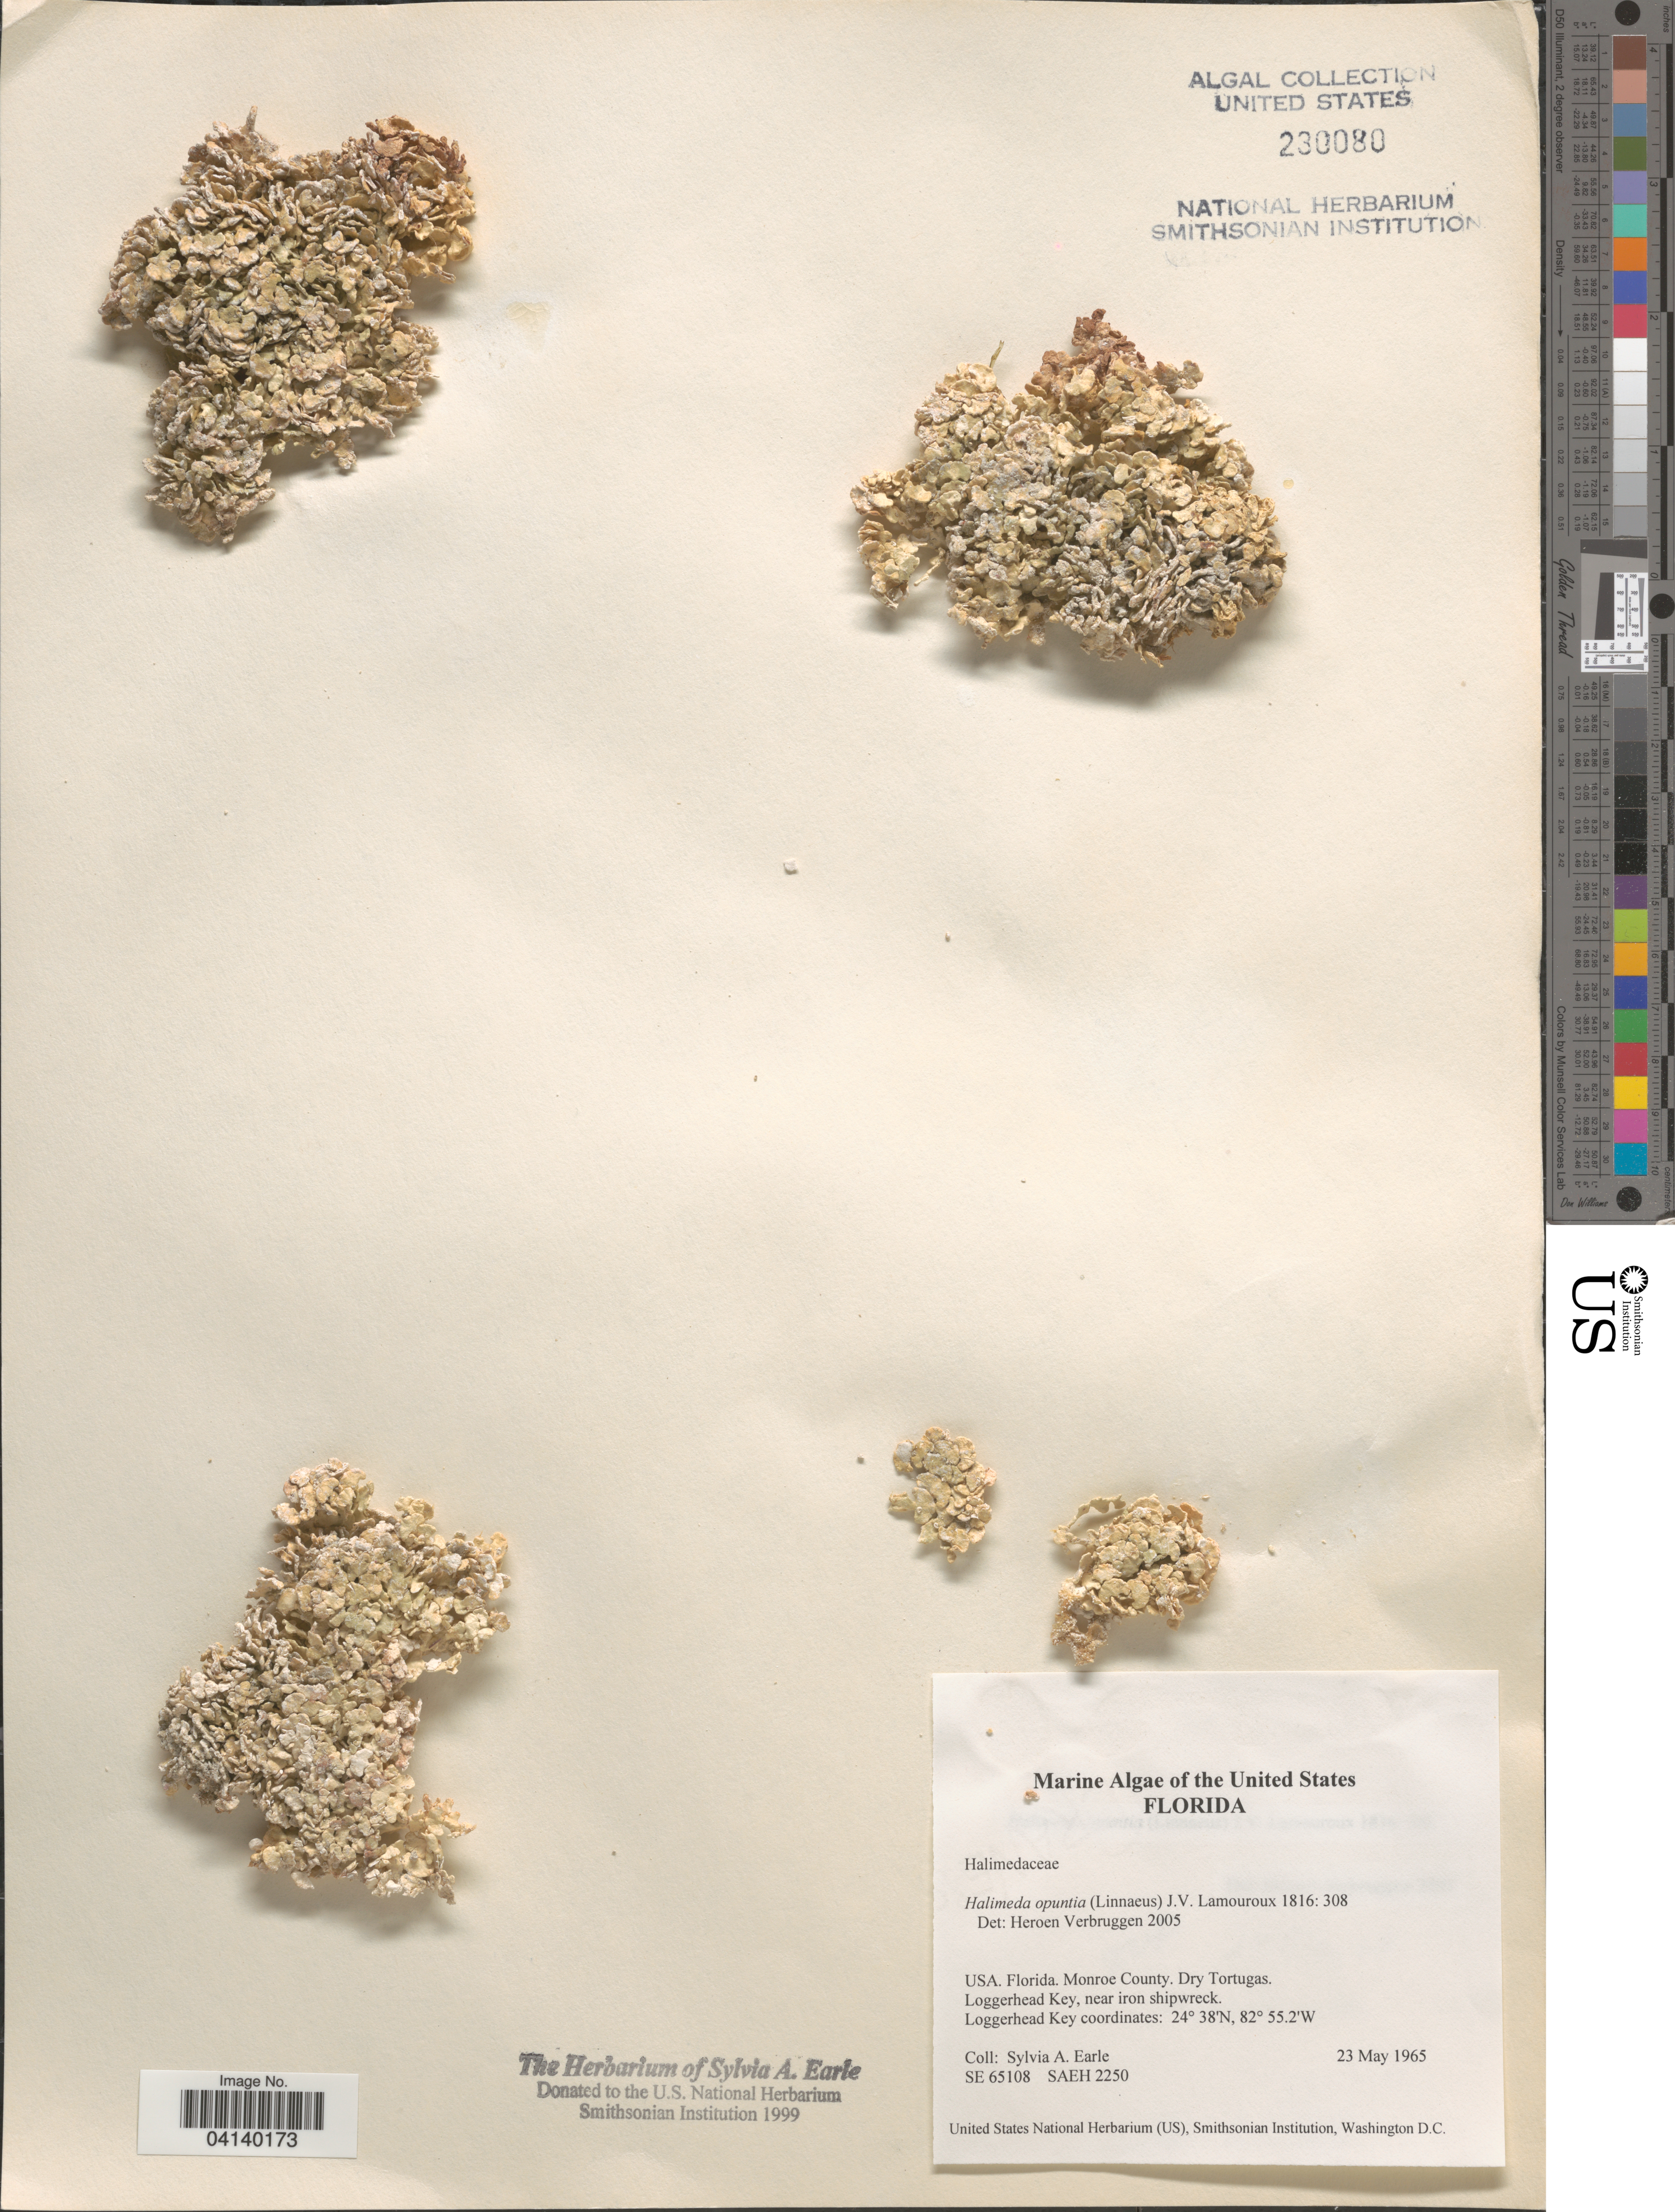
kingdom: Plantae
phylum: Chlorophyta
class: Ulvophyceae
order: Bryopsidales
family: Halimedaceae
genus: Halimeda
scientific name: Halimeda opuntia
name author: (L.) J.V.Lamouroux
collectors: S. A. Earle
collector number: SE65108/SAEH2250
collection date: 1965-05-23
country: United States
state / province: Florida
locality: Monroe County. Dry Tortugas. Loggerhead Key, near iron shipwreck.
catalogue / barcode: US 230080